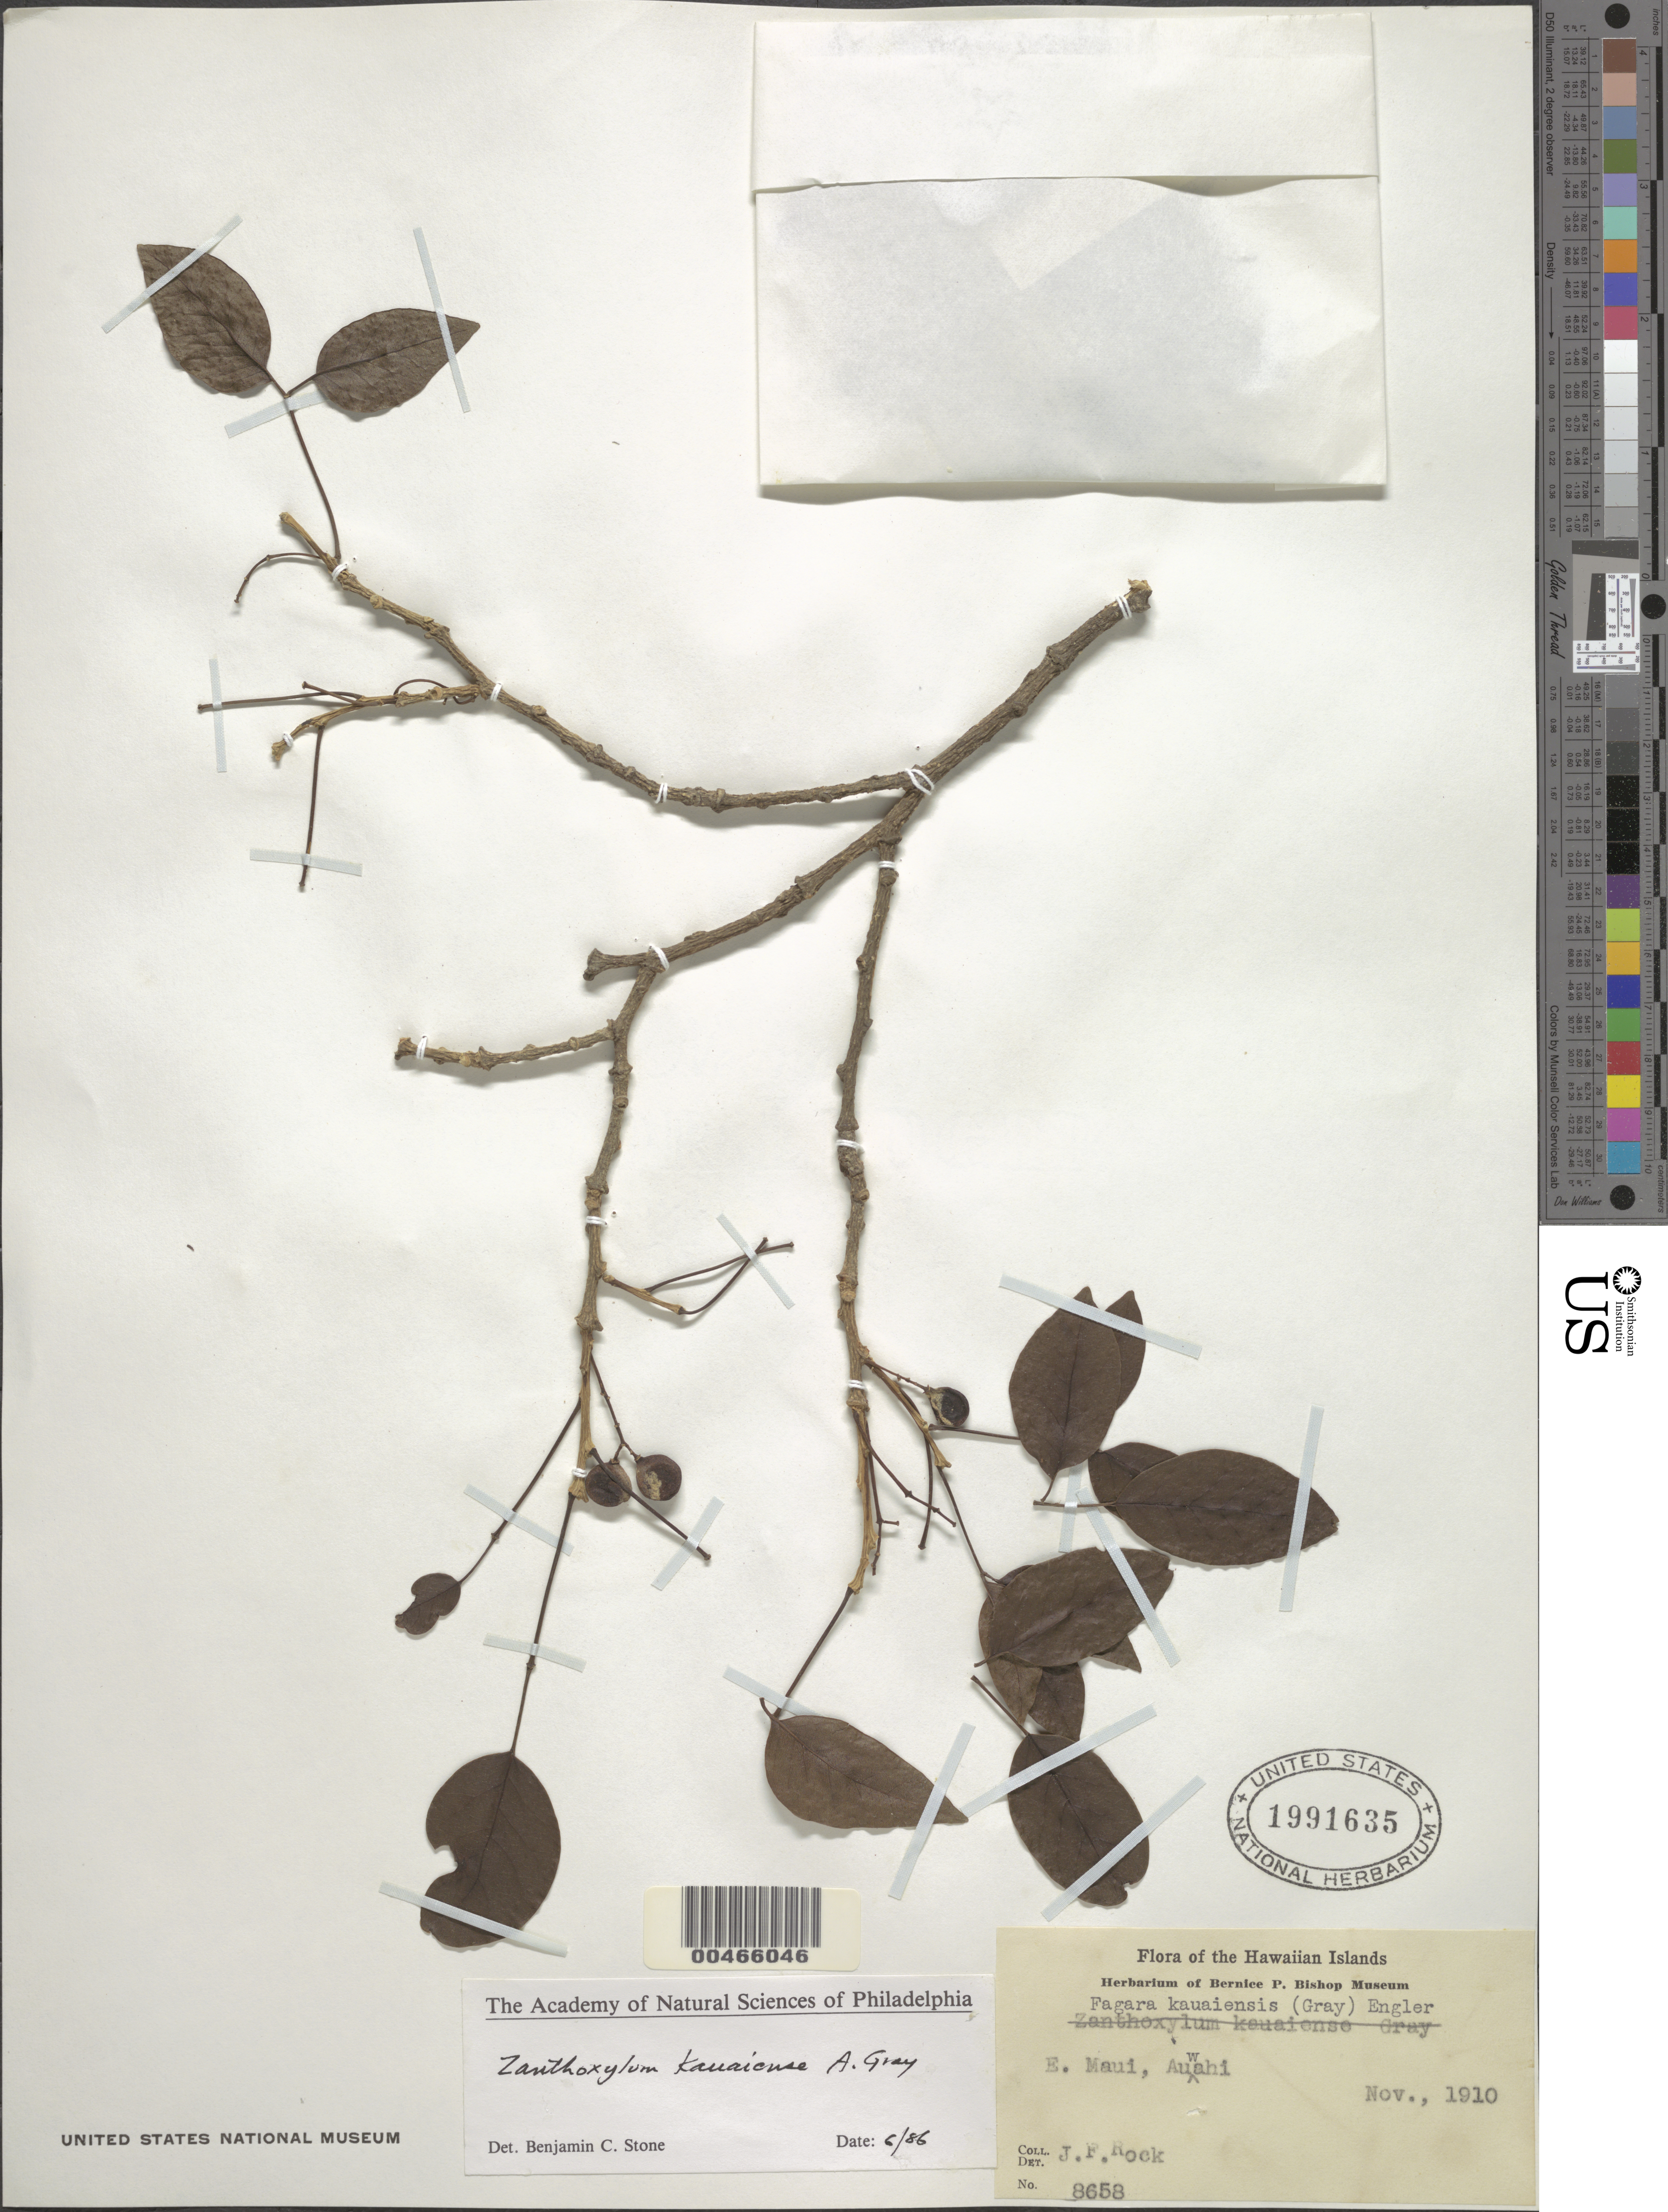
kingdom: Plantae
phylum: Tracheophyta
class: Magnoliopsida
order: Sapindales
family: Rutaceae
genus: Zanthoxylum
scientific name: Zanthoxylum kauaense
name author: A. Gray in Wilkes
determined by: Stone, Benjamin C.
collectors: J. F. Rock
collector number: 8658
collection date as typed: Nov 1910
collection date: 1910-11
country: United States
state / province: Hawaii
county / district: Maui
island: Maui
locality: E Maui, Auwahi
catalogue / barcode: US 1991635